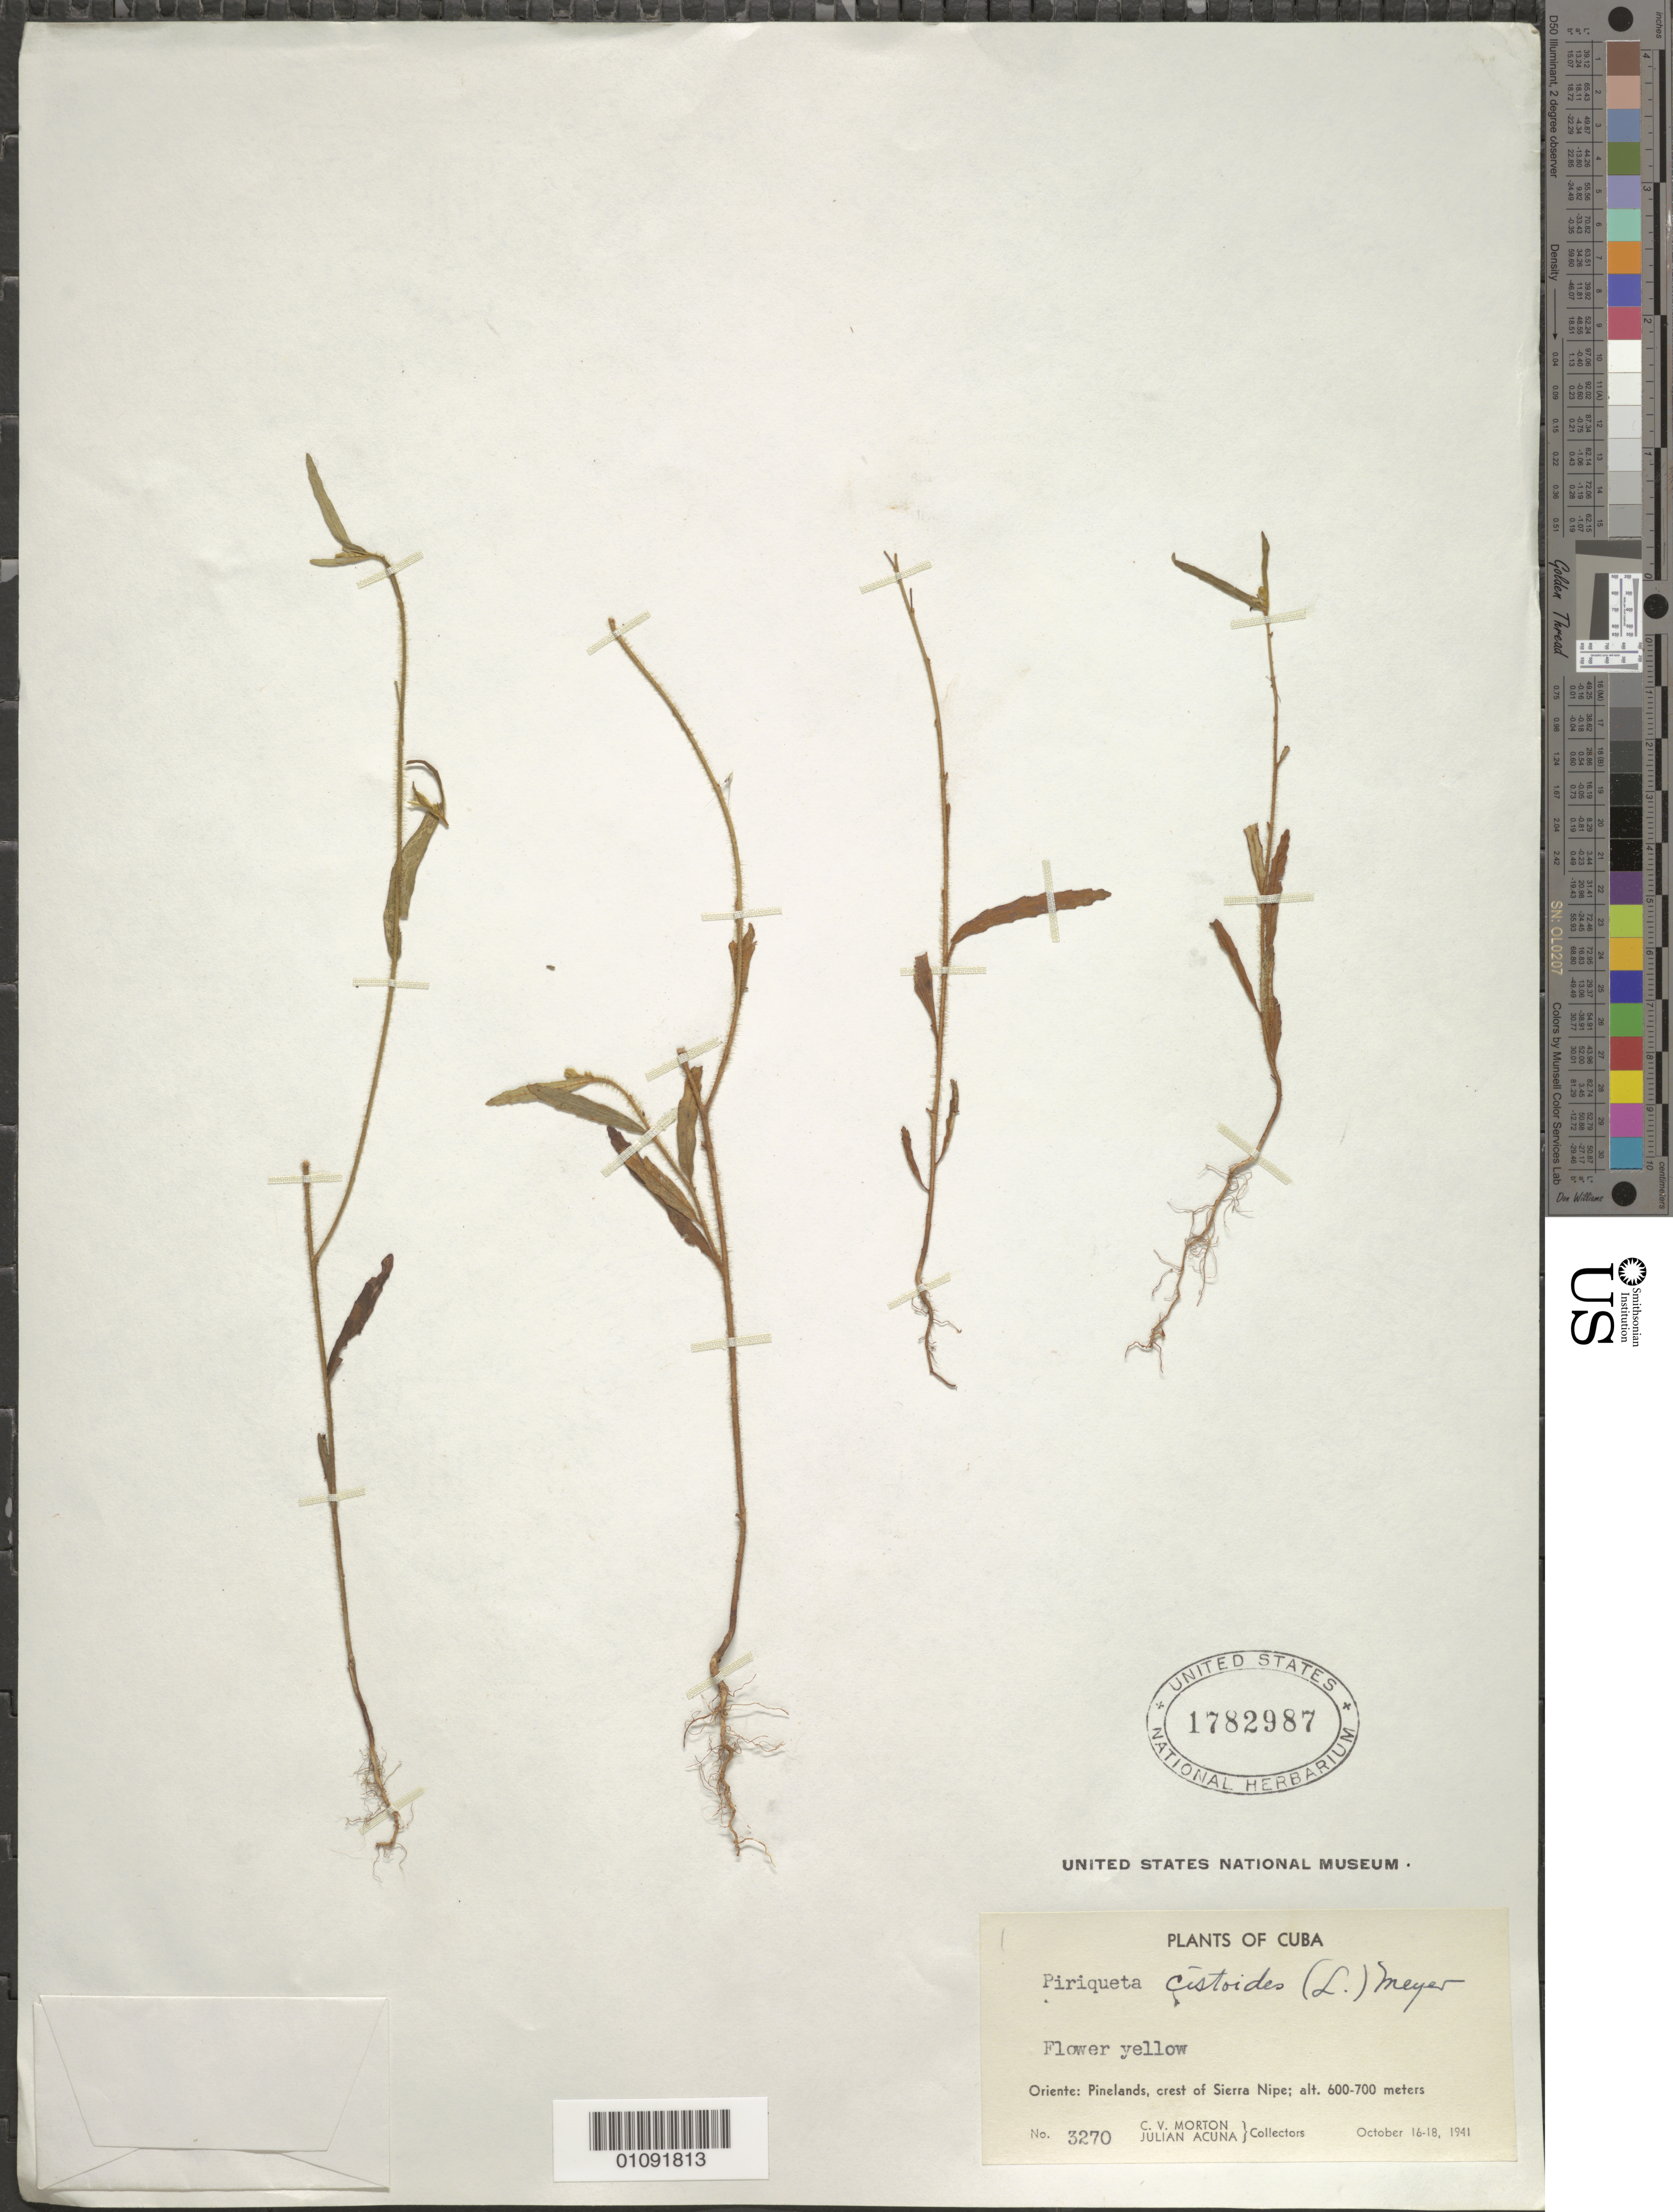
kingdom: Plantae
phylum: Tracheophyta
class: Magnoliopsida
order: Malpighiales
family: Turneraceae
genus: Piriqueta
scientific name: Piriqueta cistoides subsp. cistoides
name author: (L.) Griseb.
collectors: J. Acuña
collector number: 3270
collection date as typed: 16 Oct 1941 to 18 Oct 1941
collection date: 1941-10-16/1941-10-18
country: Cuba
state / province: Holguín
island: Cuba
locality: Oriente: Pinelands, crest of Sierre Nipe [Oriente]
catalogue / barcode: US 1782987